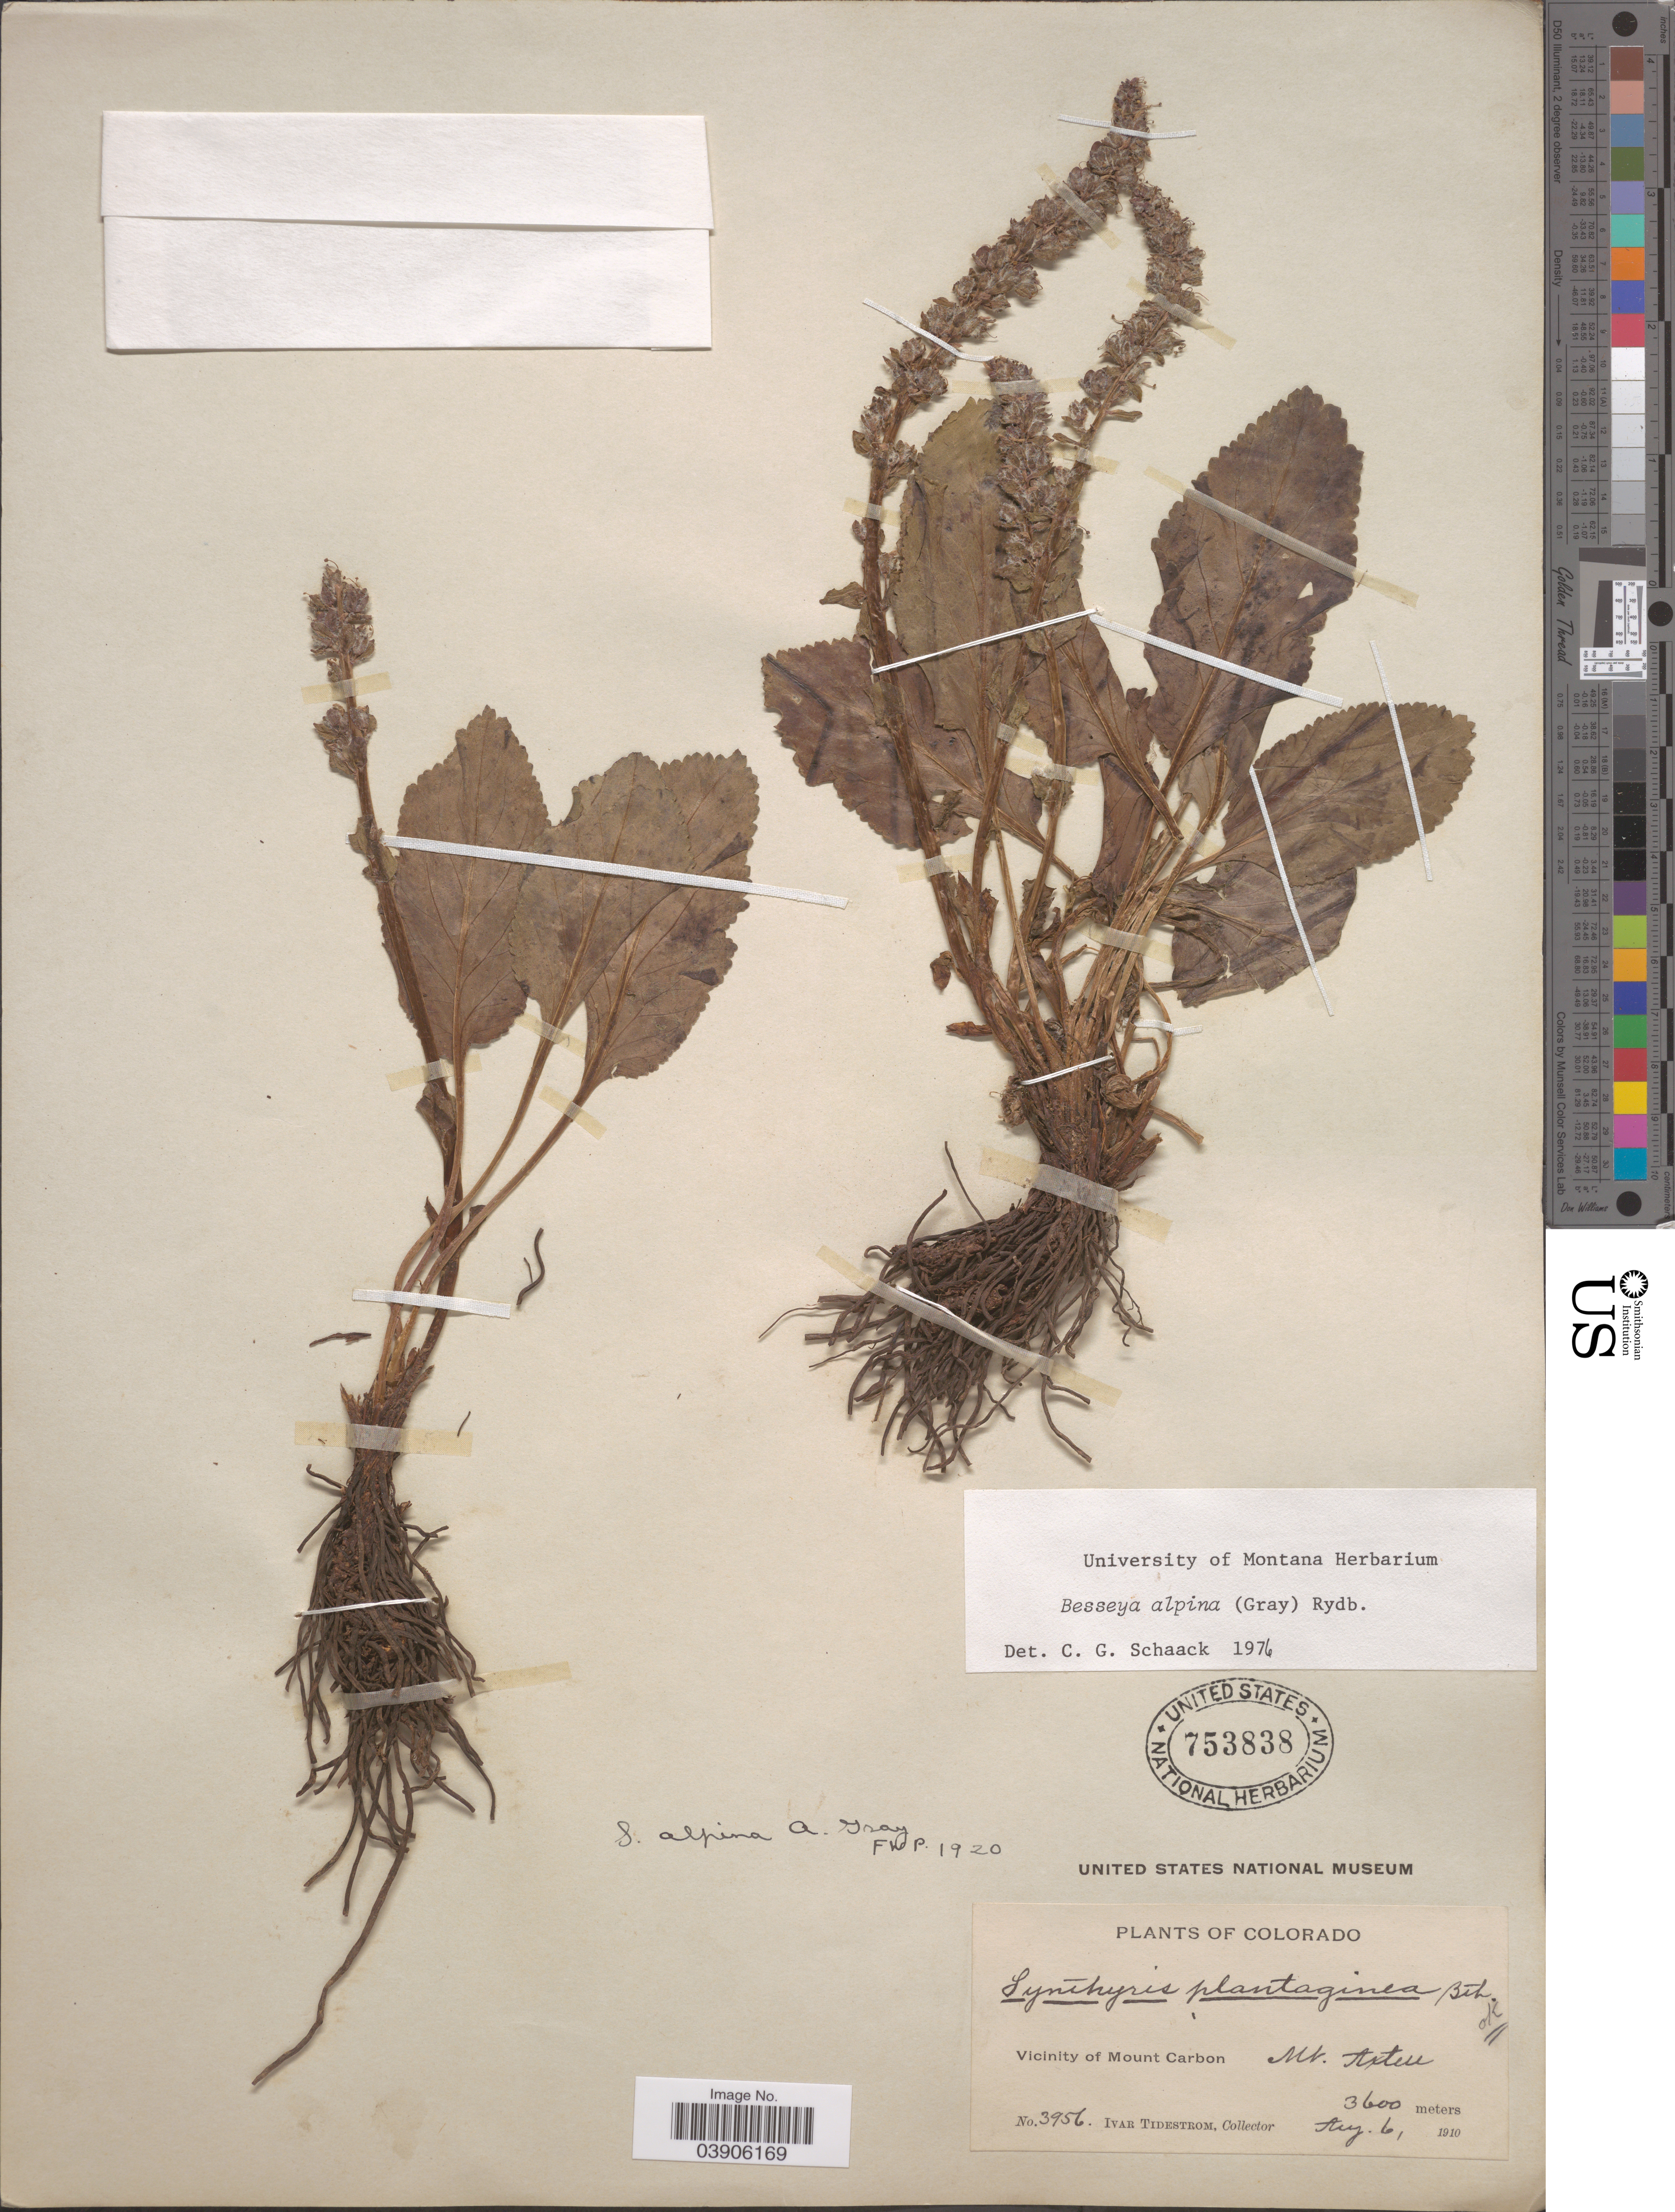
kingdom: Plantae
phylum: Tracheophyta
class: Magnoliopsida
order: Lamiales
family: Plantaginaceae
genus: Synthyris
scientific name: Synthyris alpina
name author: A. Gray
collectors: I. F. Tidestrom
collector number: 3956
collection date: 1910-08-06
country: United States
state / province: Colorado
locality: Vicinity of Mount Carbon. Mt. Axtell.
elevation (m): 3600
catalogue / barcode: US 753838